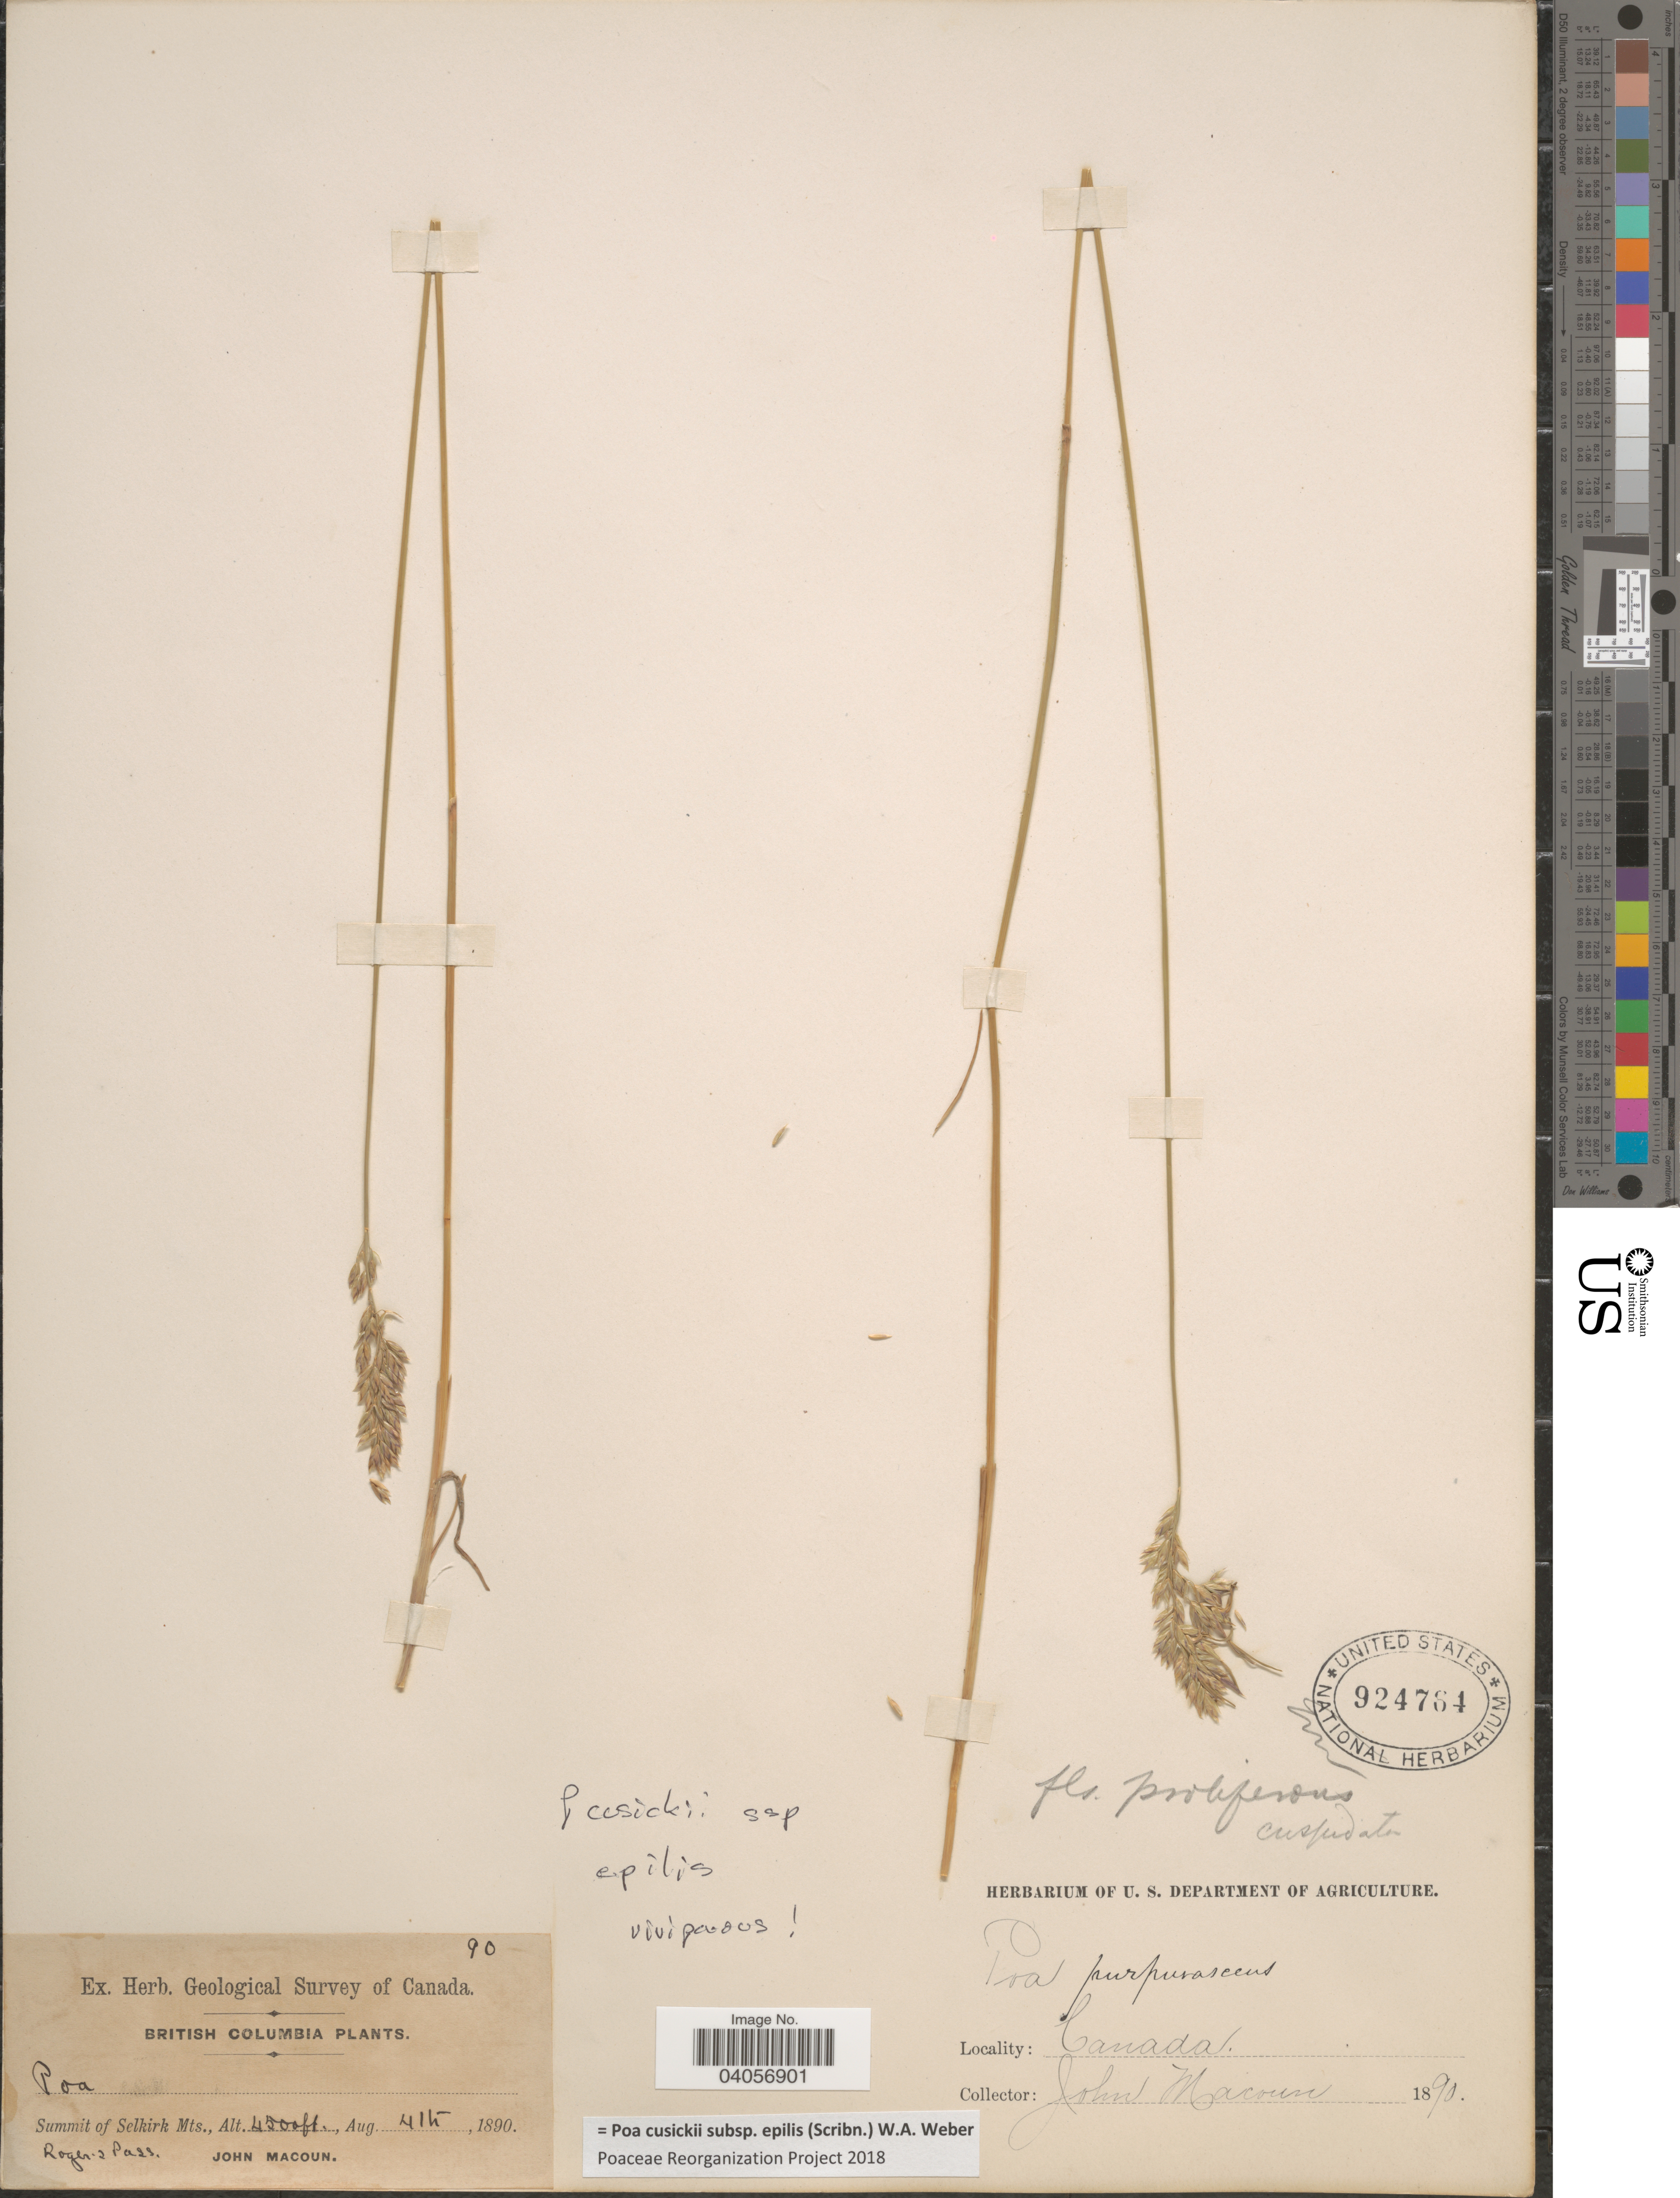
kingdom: Plantae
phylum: Tracheophyta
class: Liliopsida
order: Poales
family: Poaceae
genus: Poa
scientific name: Poa cusickii subsp. epilis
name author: (Scribn.) W.A. Weber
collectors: J. Macoun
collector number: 90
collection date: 1890-08-04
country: Canada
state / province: British Columbia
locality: Summit of Selkirk Mts., Roger's Pass.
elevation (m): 1372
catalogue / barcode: US 924764